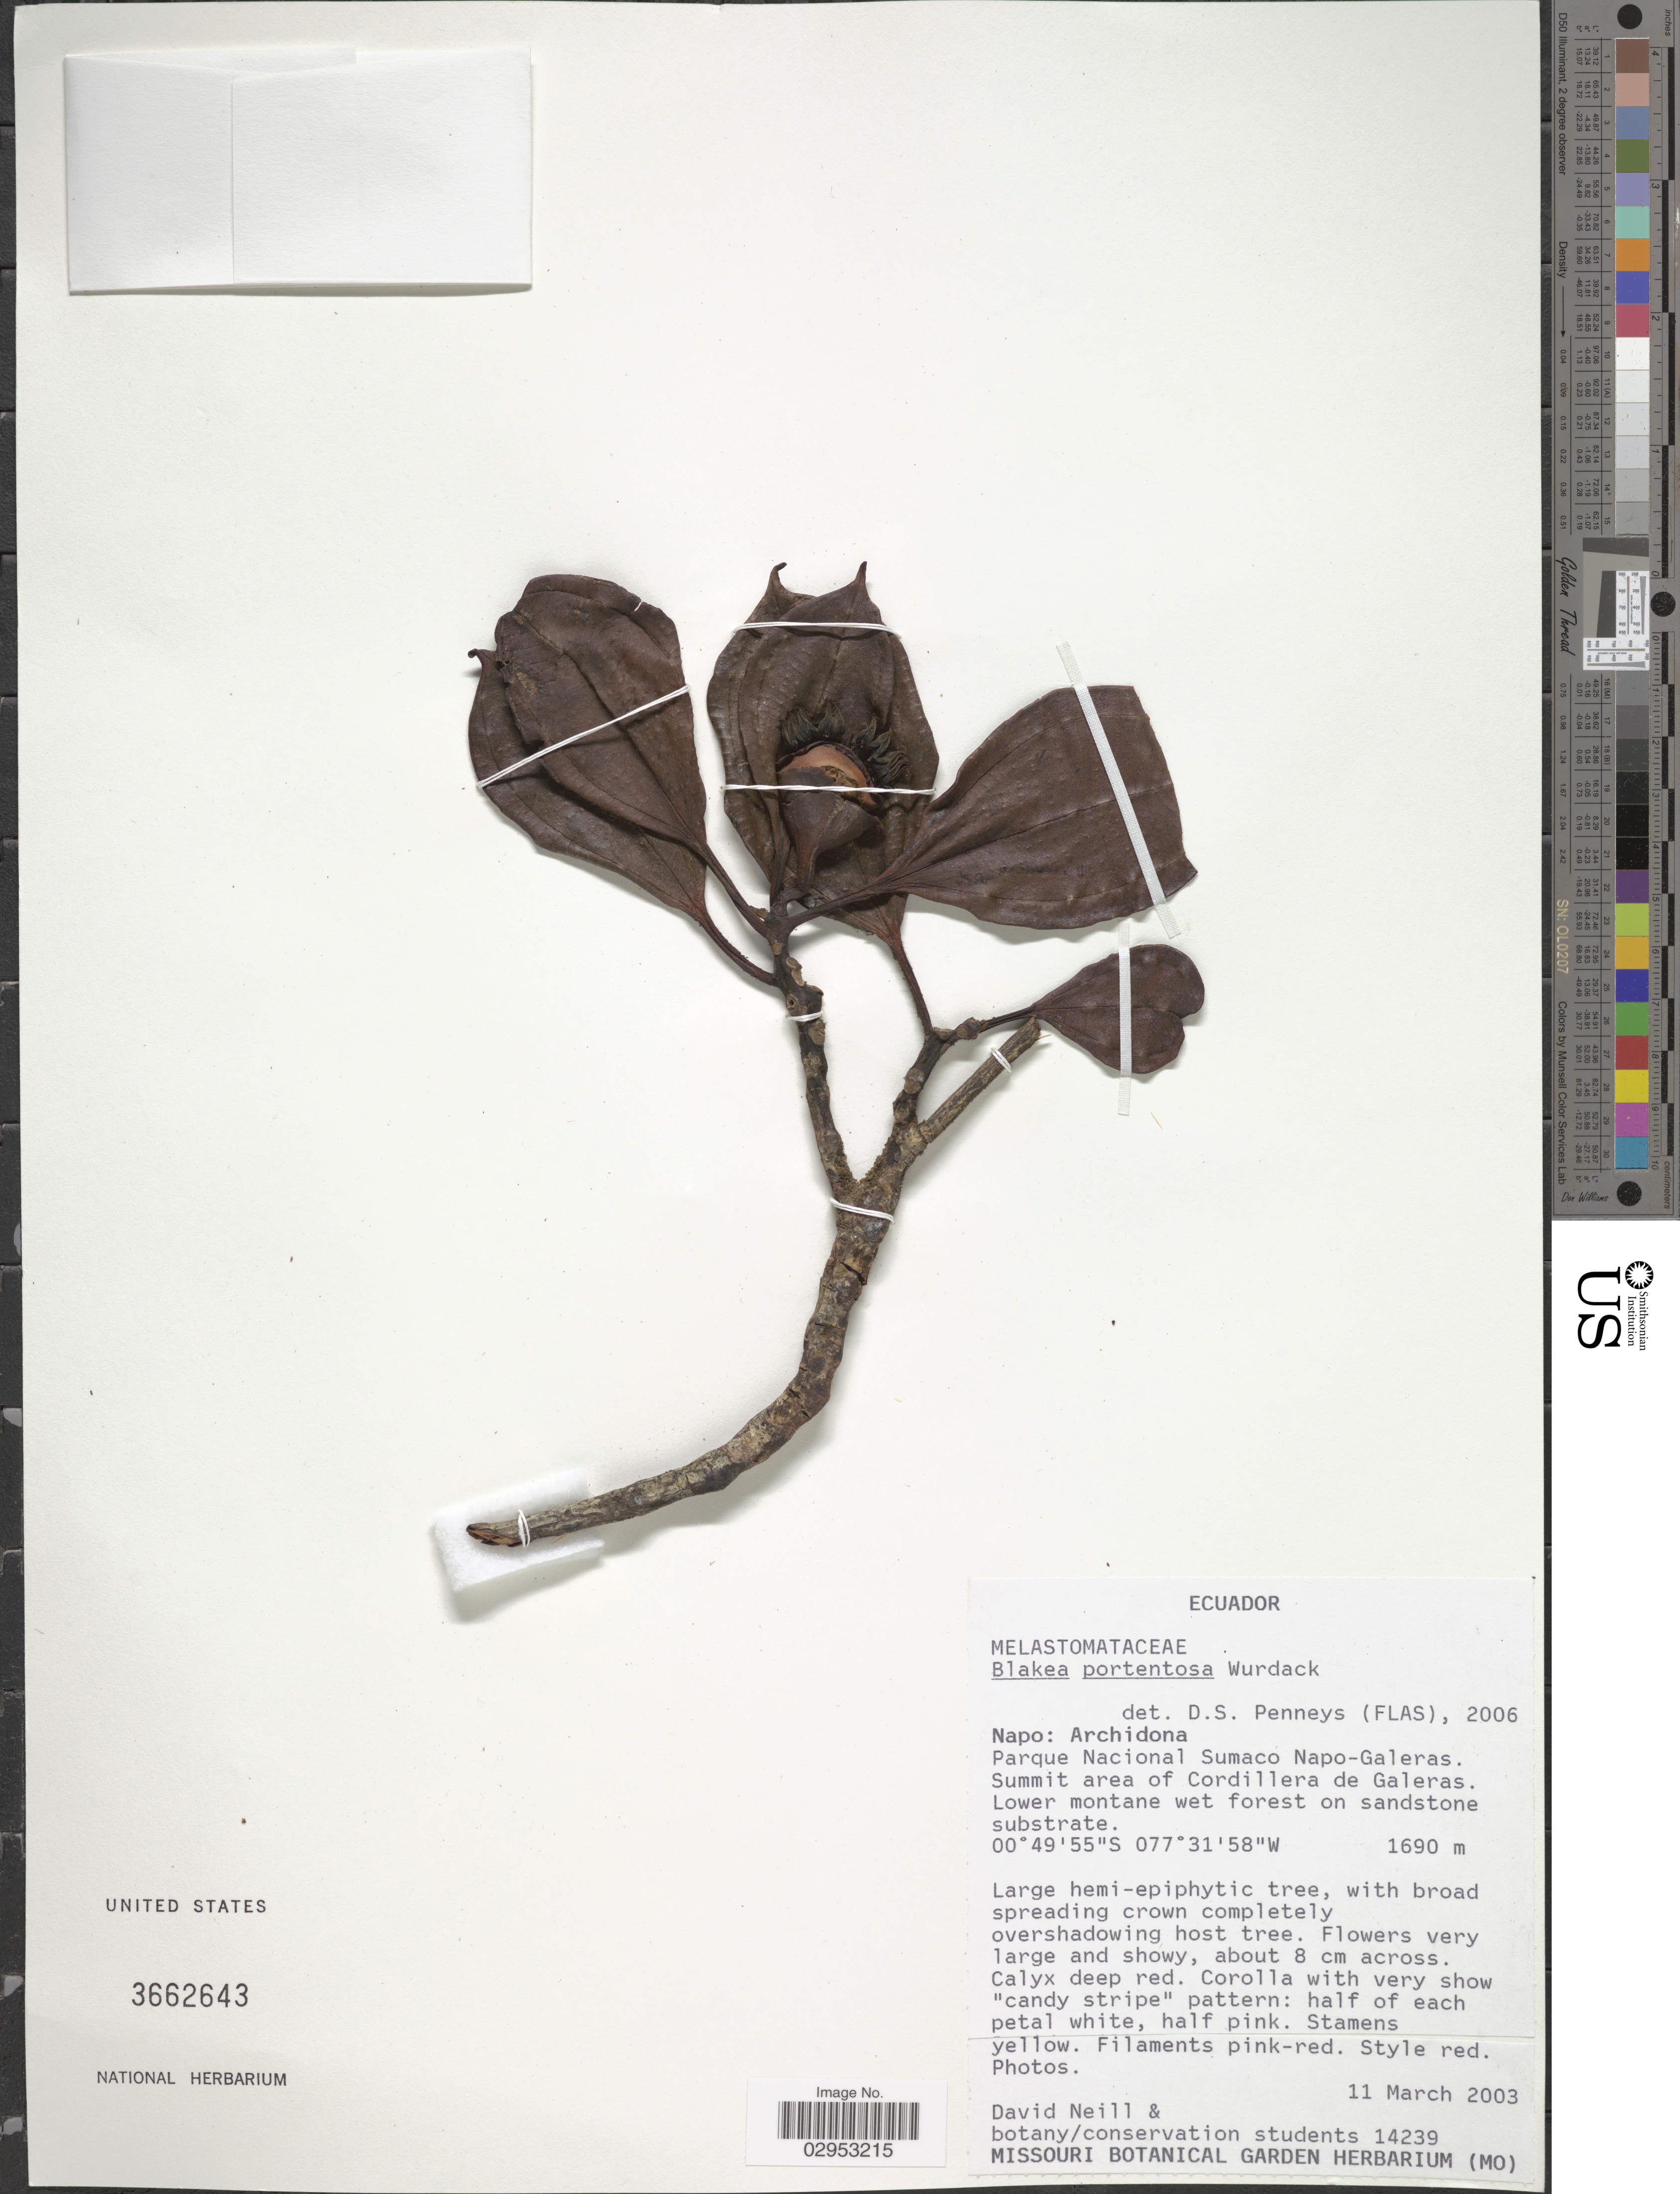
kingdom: Plantae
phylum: Tracheophyta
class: Magnoliopsida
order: Myrtales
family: Melastomataceae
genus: Blakea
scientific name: Blakea portentosa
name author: Wurdack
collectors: D. Neill & Botany/conservation students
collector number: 14239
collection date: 2003-03-11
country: Ecuador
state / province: Napo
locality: Archidona. Parque Nacional Sumaco Napo-Galeras. Summit area of Cordillera de Galeras.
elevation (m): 1690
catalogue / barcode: US 3662643